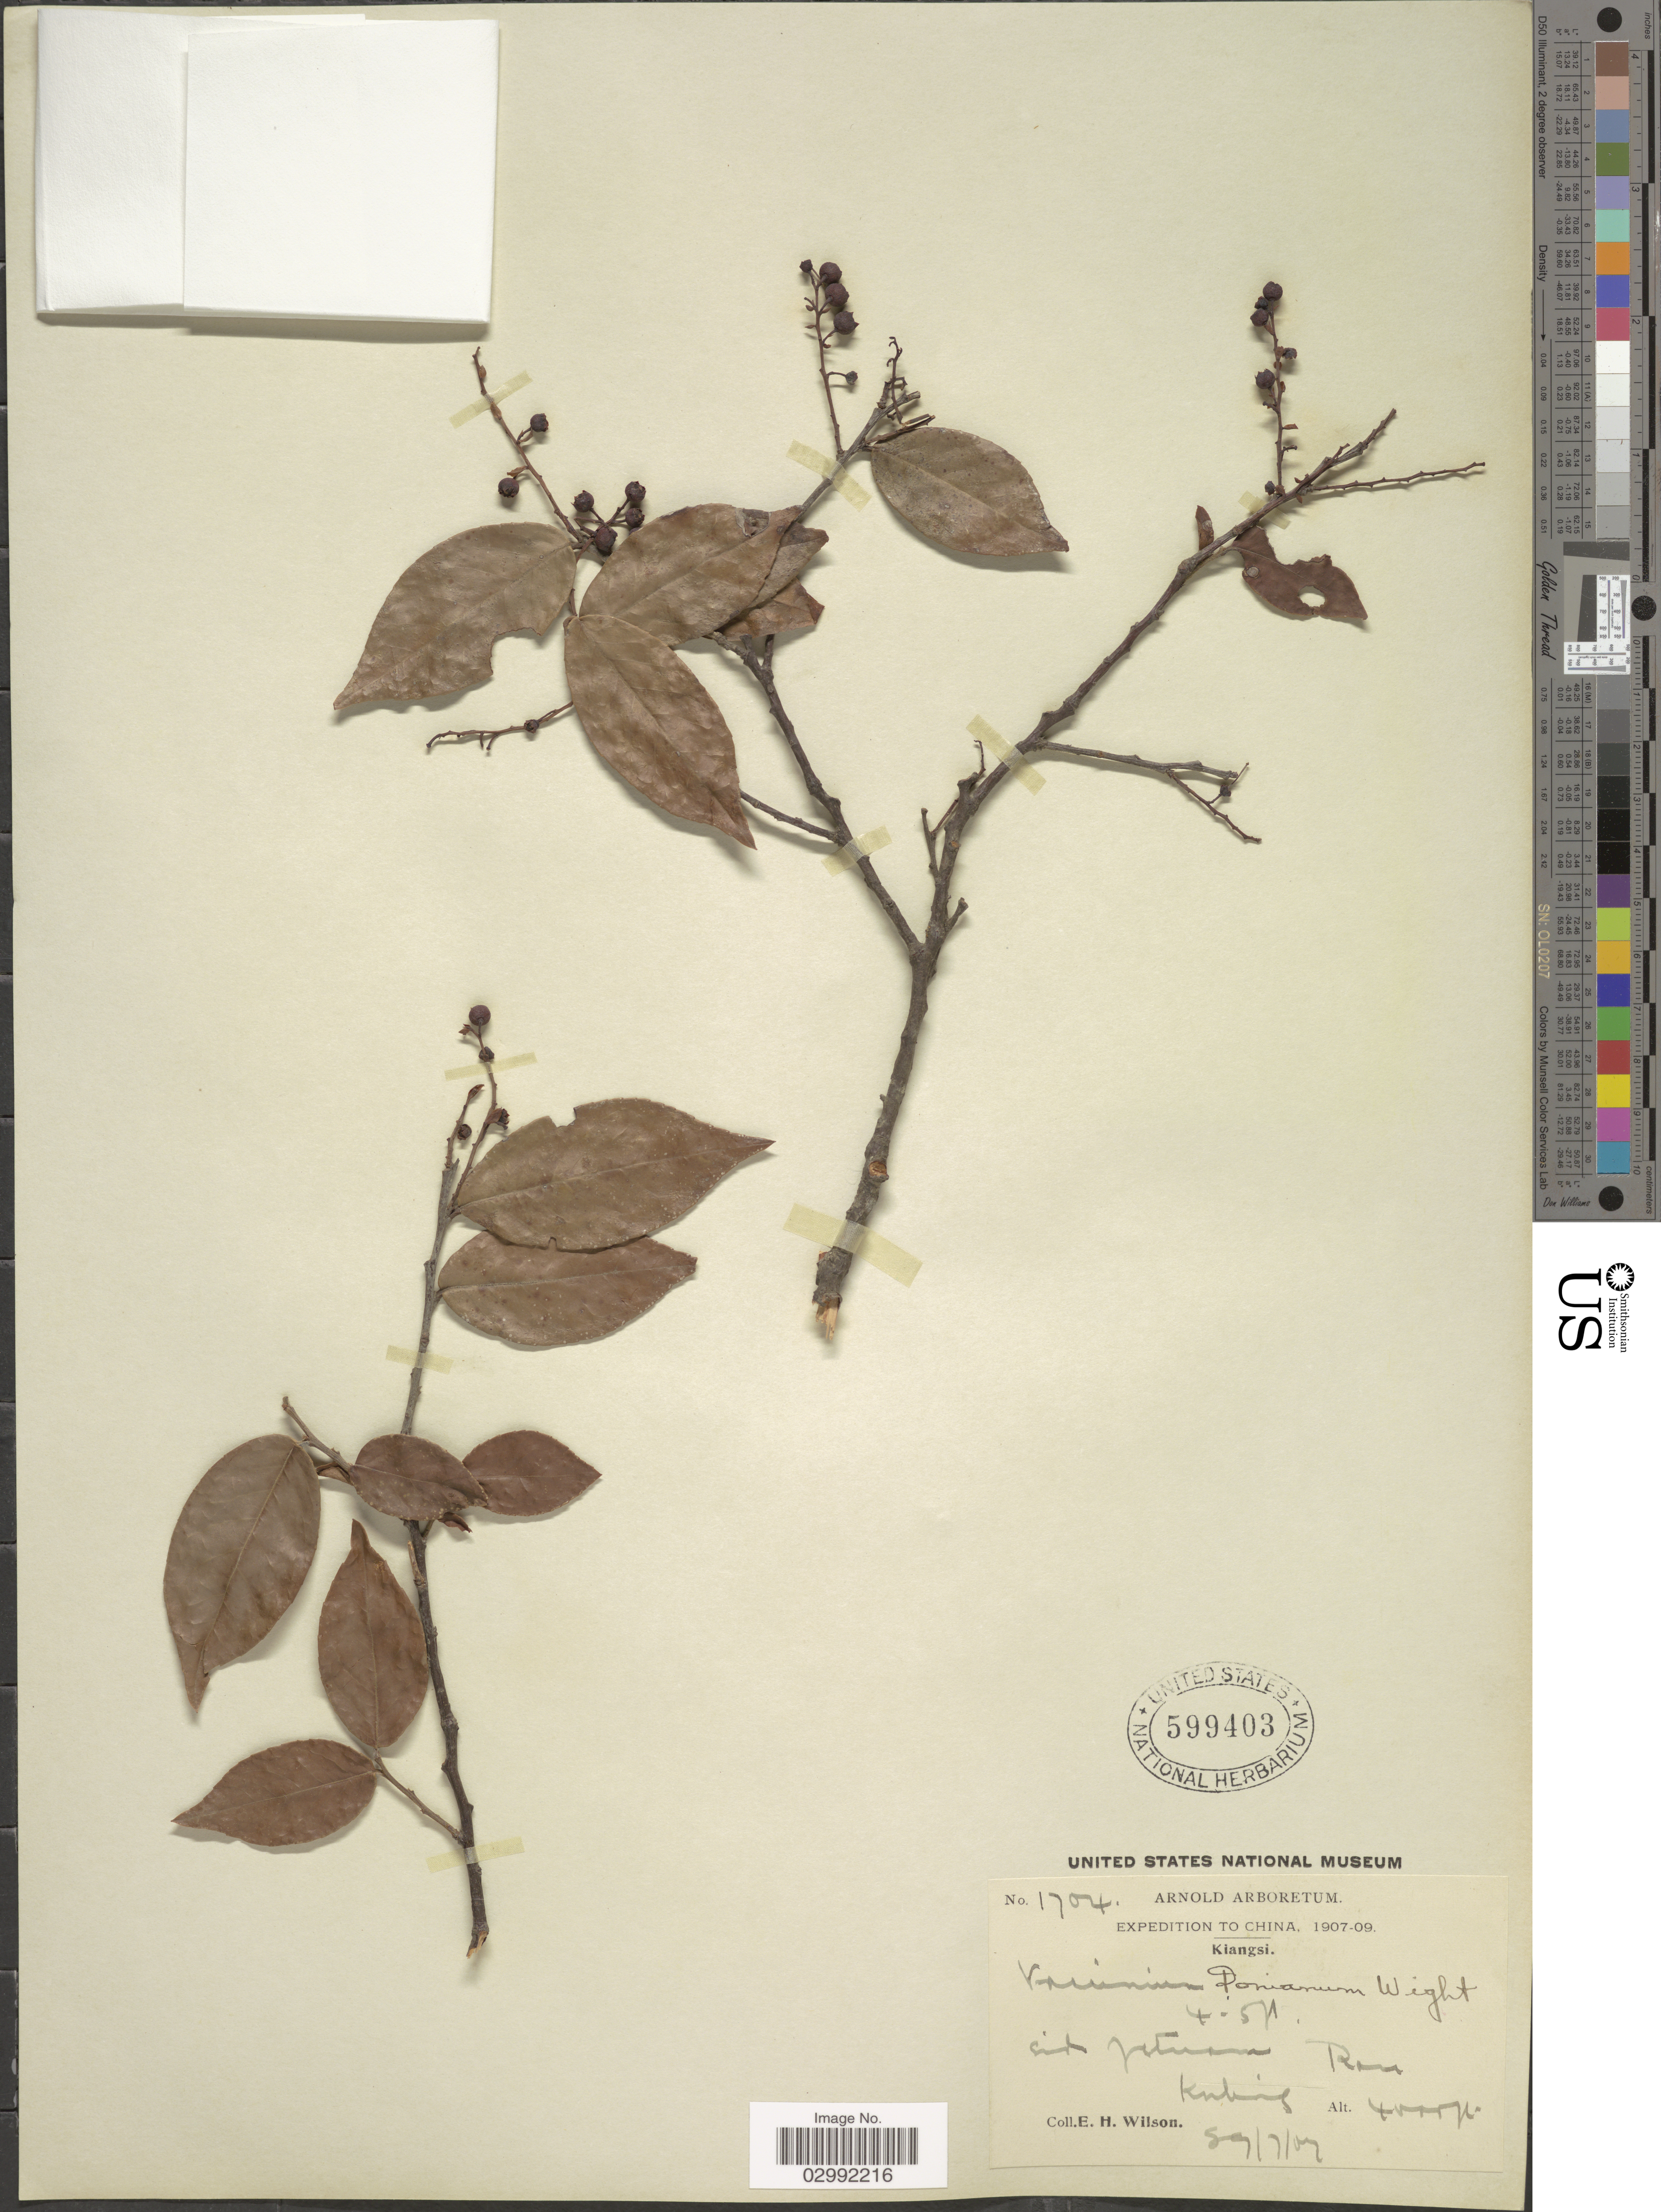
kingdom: Plantae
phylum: Tracheophyta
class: Magnoliopsida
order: Ericales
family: Ericaceae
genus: Vaccinium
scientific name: Vaccinium sprengelii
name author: (G. Don) Sleumer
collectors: E. Wilson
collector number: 1704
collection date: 1907-07-29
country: China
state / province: Jiangxi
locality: Kiangsi. Kuling.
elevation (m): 1219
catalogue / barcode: US 599403